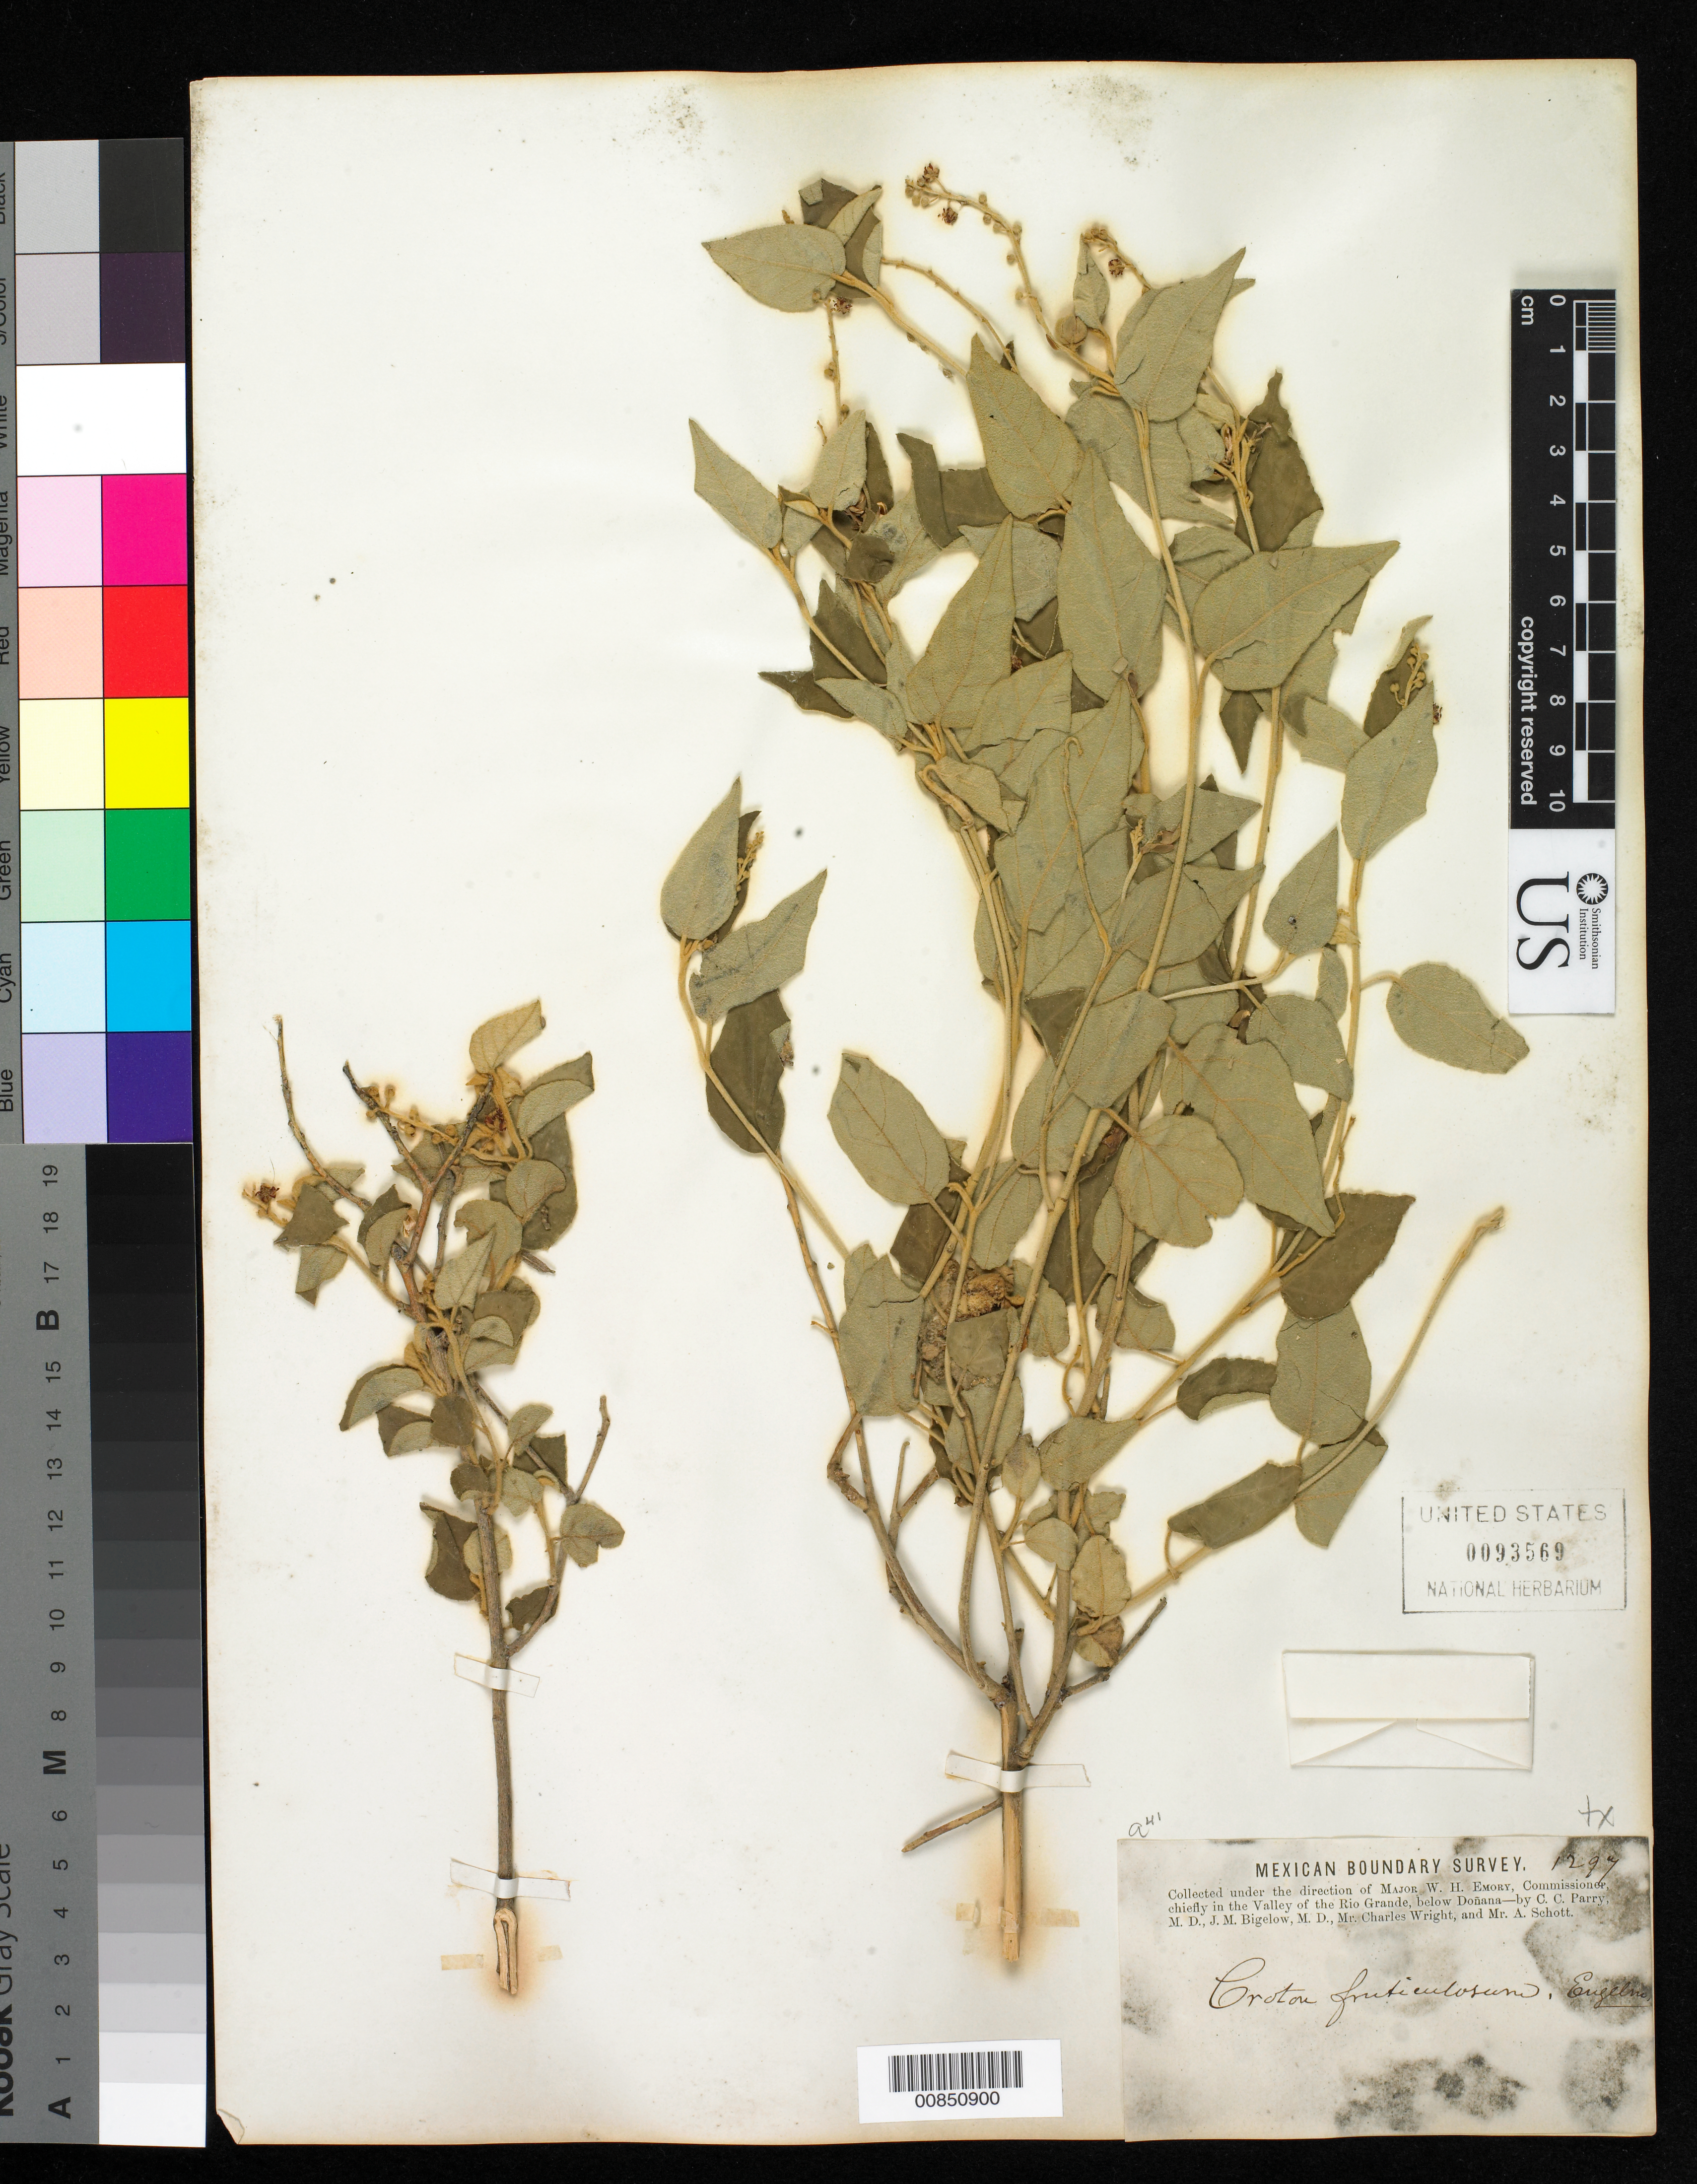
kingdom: Plantae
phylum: Tracheophyta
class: Magnoliopsida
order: Malpighiales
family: Euphorbiaceae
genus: Croton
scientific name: Croton fruticulosus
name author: Engelm. ex Torr.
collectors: C. C. Parry, J. M. Bigelow, C. Wright & A. C. V. Schott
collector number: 1297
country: United States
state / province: Texas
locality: Valley of the Rio Grande, below Doñana.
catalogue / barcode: US 93569